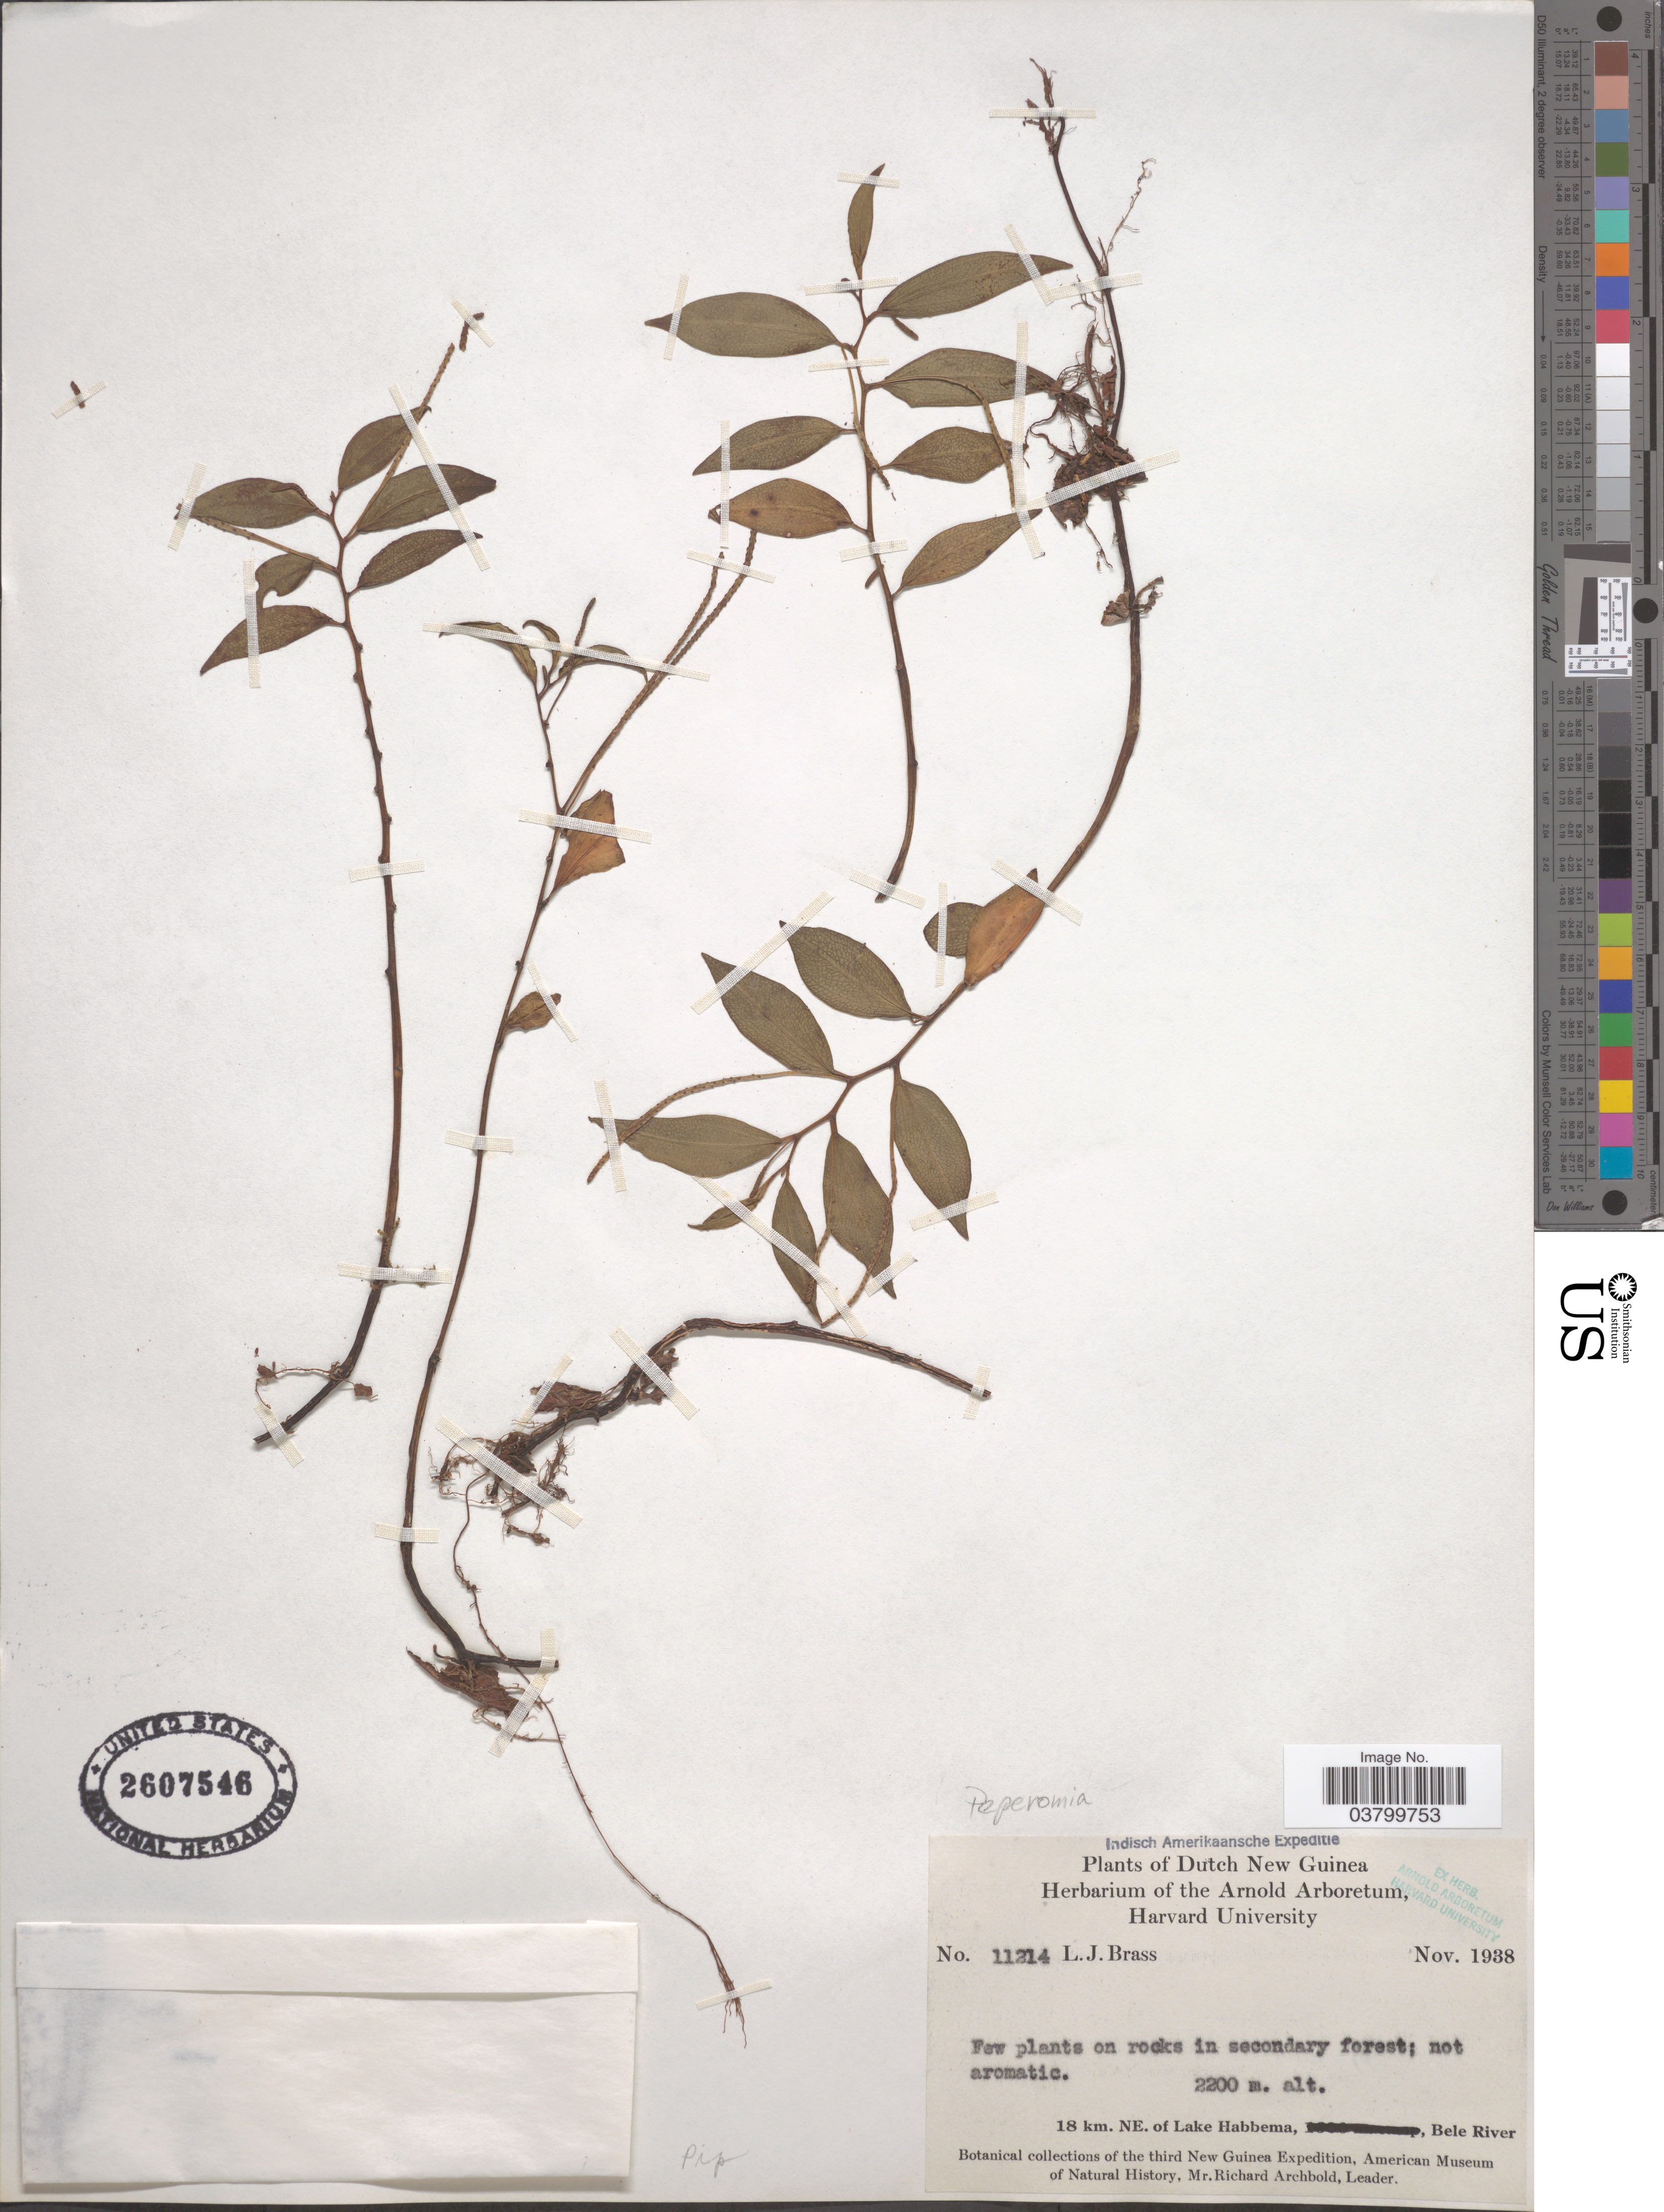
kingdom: Plantae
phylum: Tracheophyta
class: Magnoliopsida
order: Piperales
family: Piperaceae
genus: Peperomia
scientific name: Peperomia sp.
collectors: L. J. Brass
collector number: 11214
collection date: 1938-11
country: Indonesia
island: New Guinea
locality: Dutch New Guinea. 18 km. NE. of Lake Habbema, Bele River.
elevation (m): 2200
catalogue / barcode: US 2607546